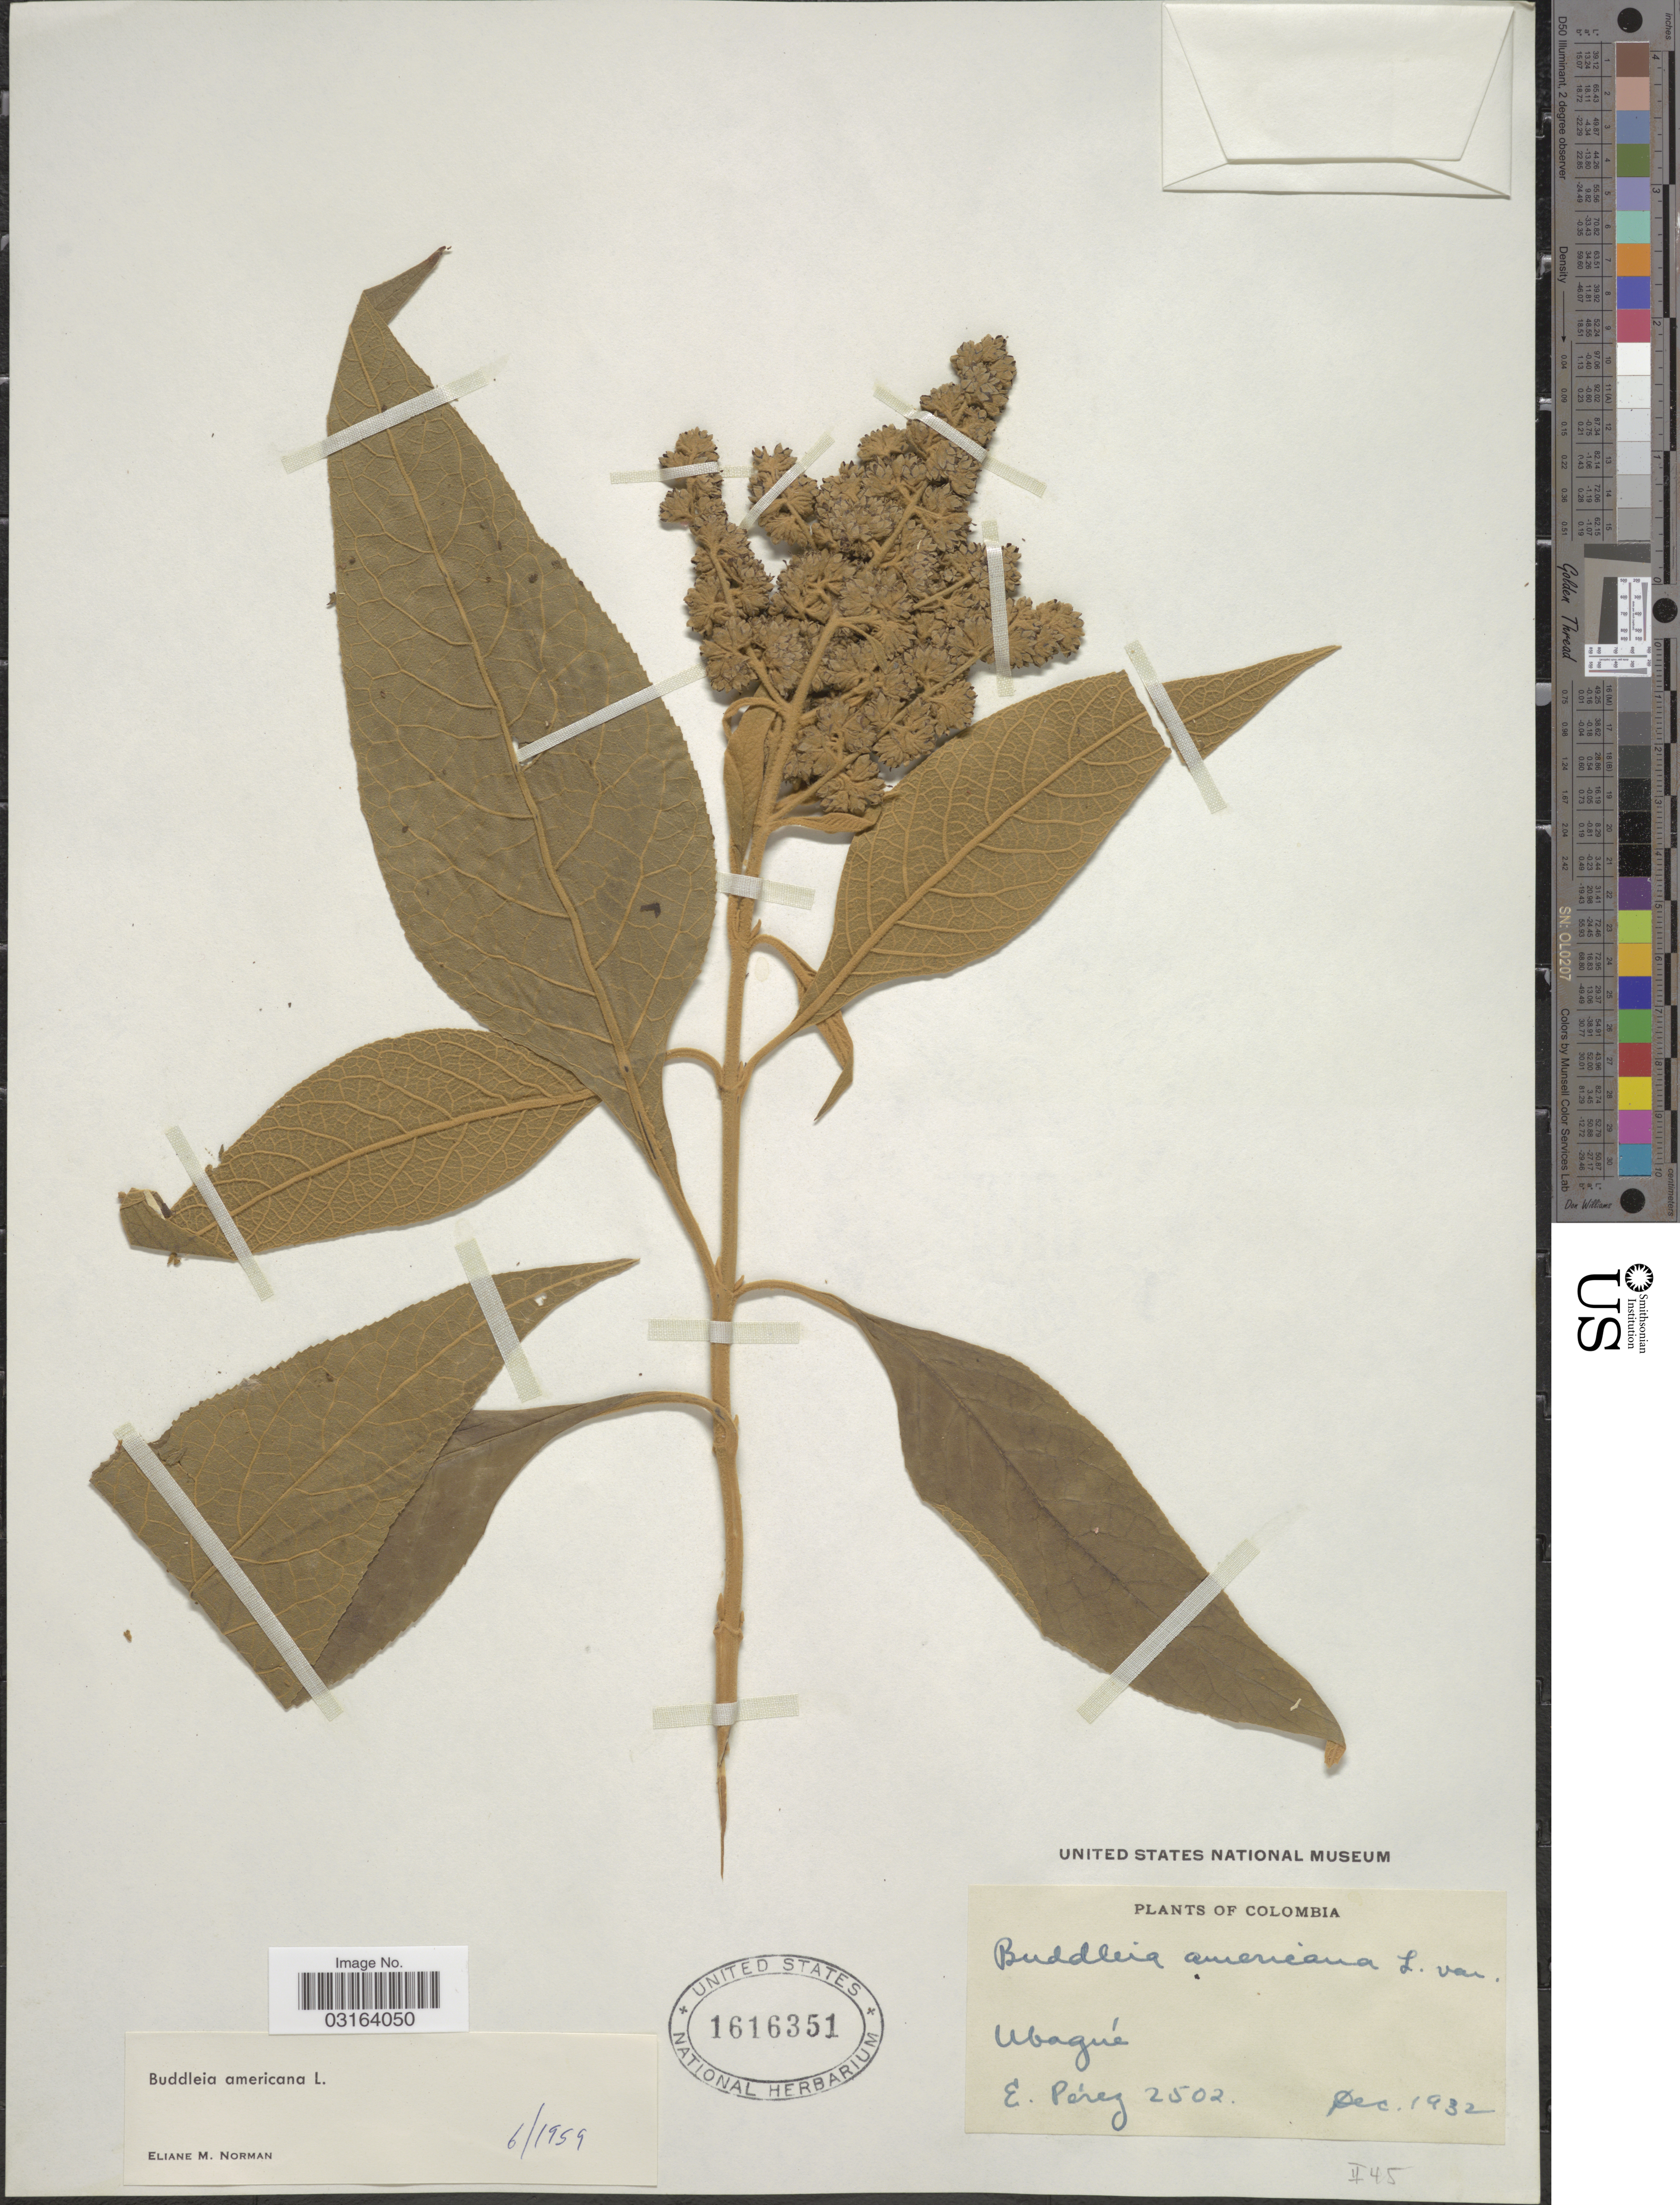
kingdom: Plantae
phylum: Tracheophyta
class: Magnoliopsida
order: Lamiales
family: Scrophulariaceae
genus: Buddleja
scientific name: Buddleja americana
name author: L.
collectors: E. Pérez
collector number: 2502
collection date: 1932-12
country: Colombia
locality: Ubagué.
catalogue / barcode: US 1616351